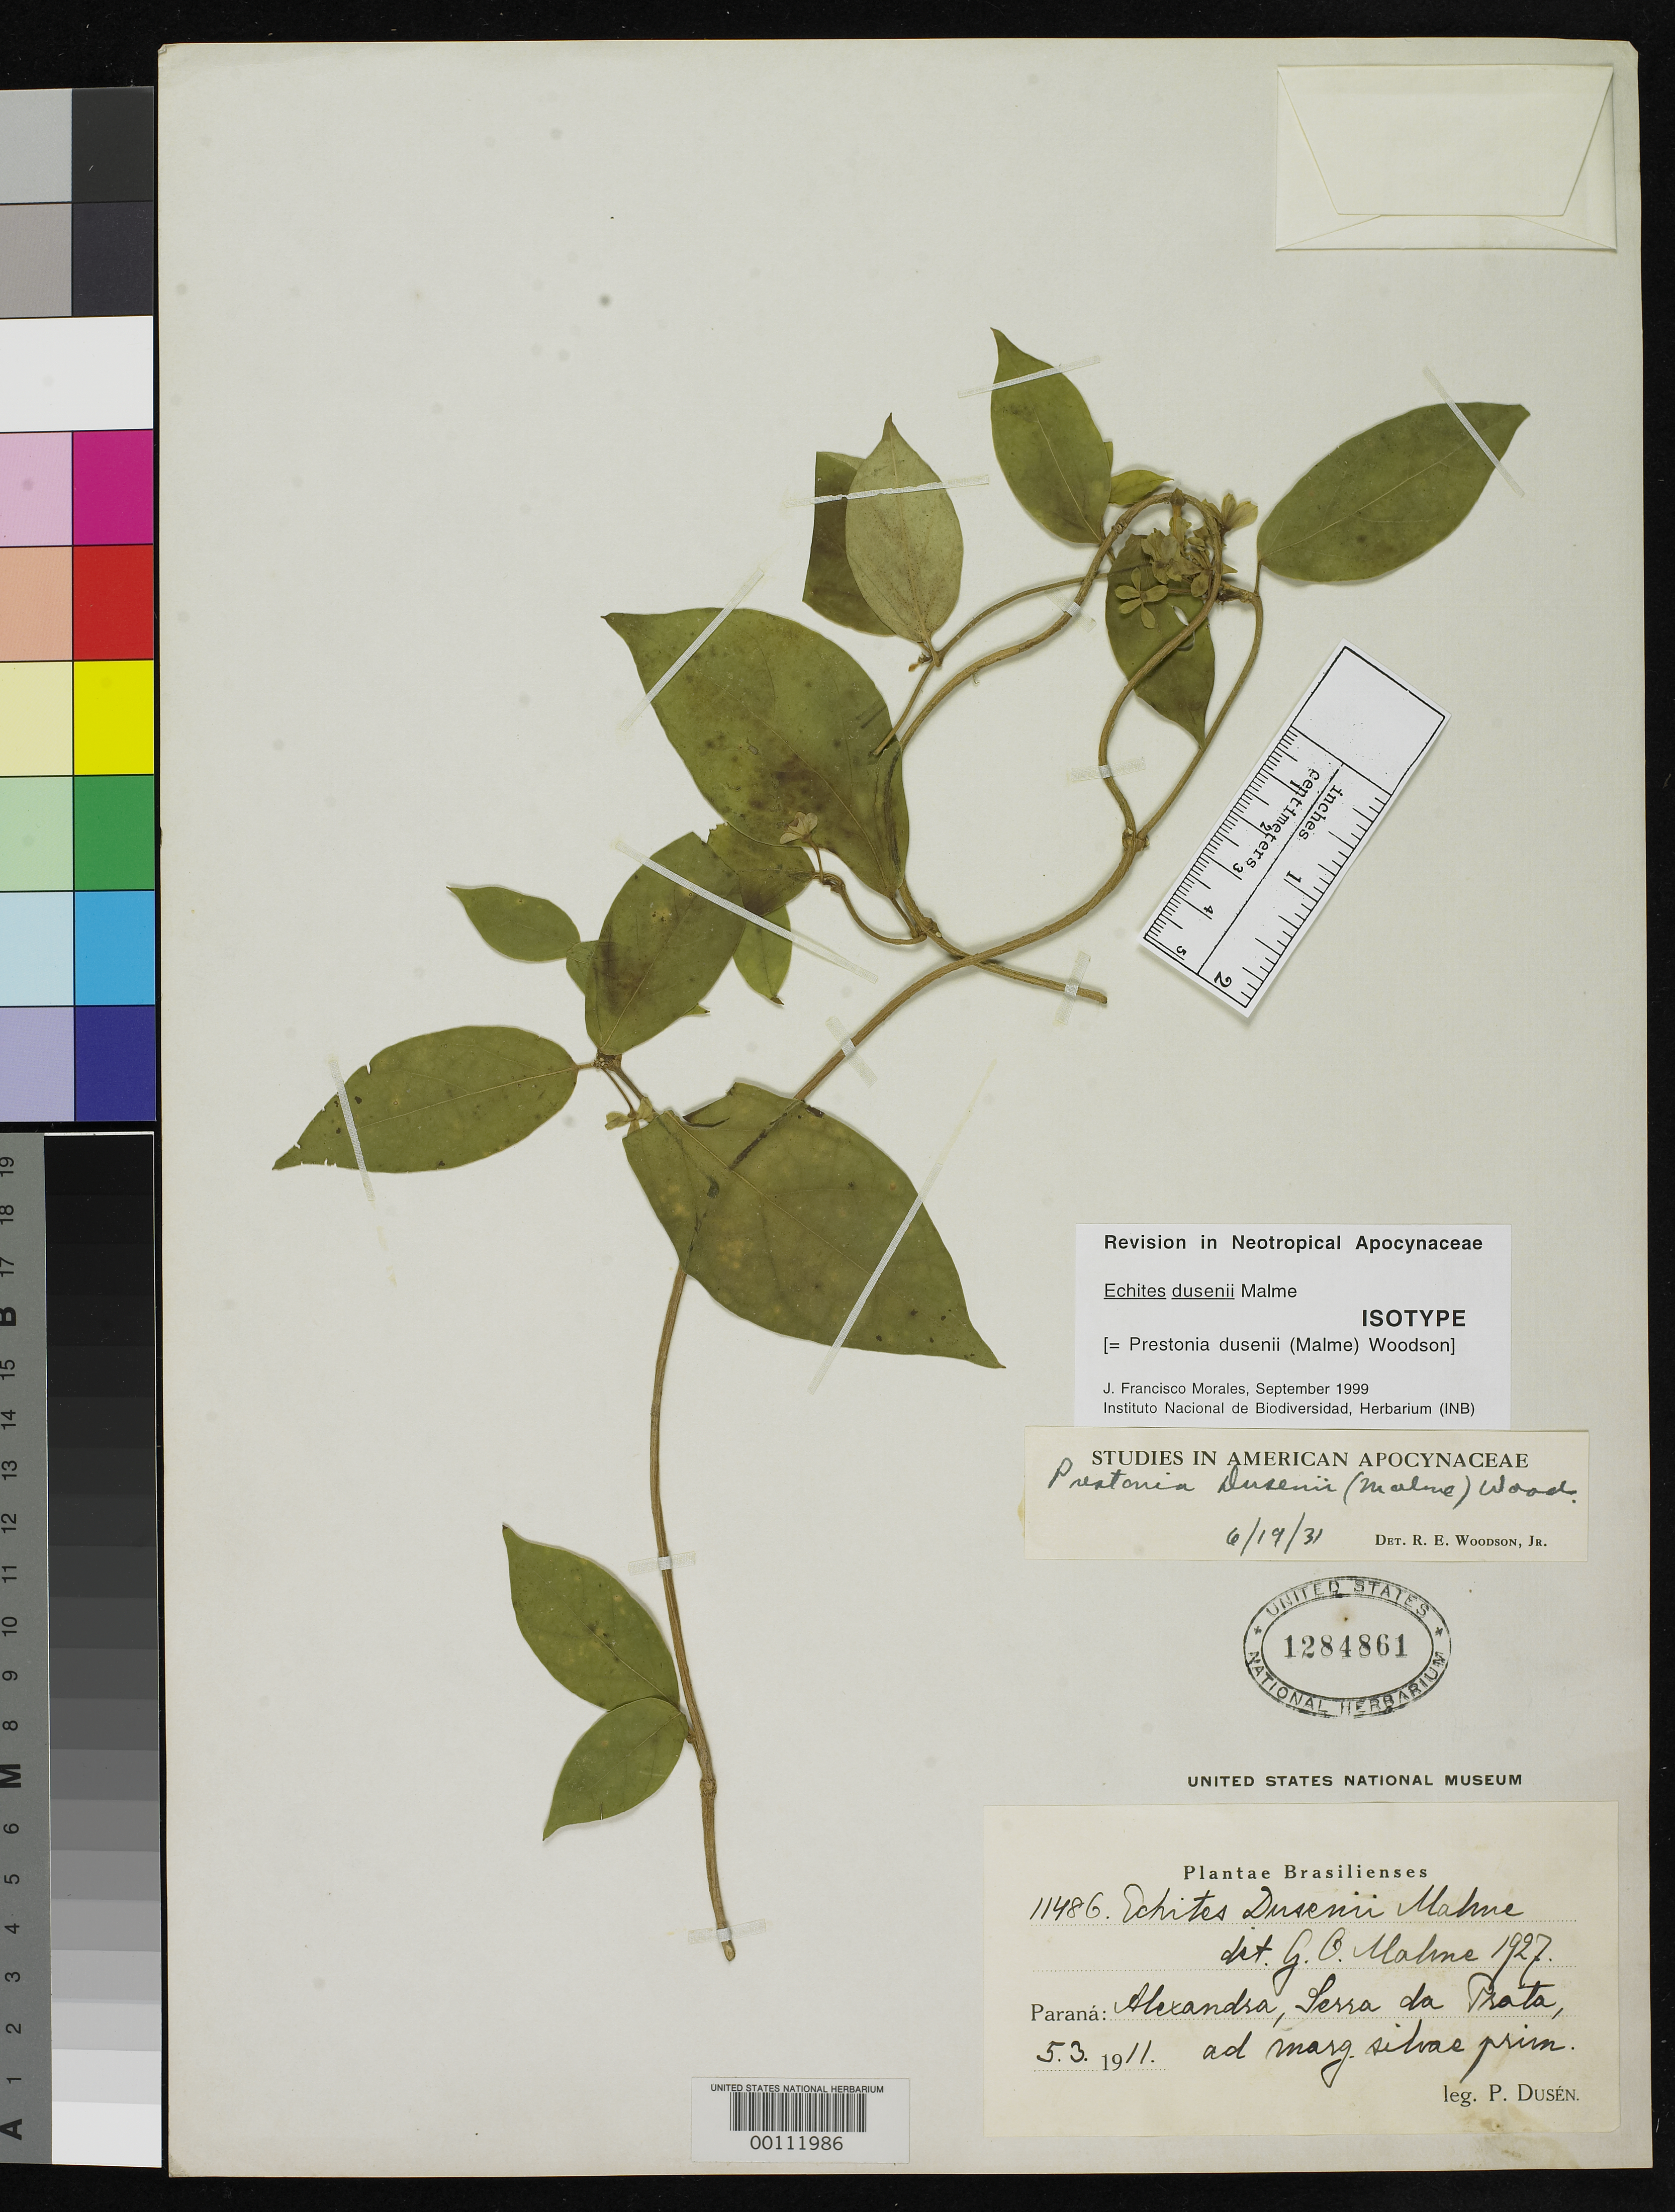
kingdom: Plantae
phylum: Tracheophyta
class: Magnoliopsida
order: Gentianales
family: Apocynaceae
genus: Echites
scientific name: Echites dusenii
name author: Malme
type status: Isosyntype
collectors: P. Dusén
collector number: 11486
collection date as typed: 05 Mar 1911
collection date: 1911-03-05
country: Brazil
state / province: Paraná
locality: Alexandra, Serra de Prata, ad Marg. silvae Prim.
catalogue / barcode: US 1284861